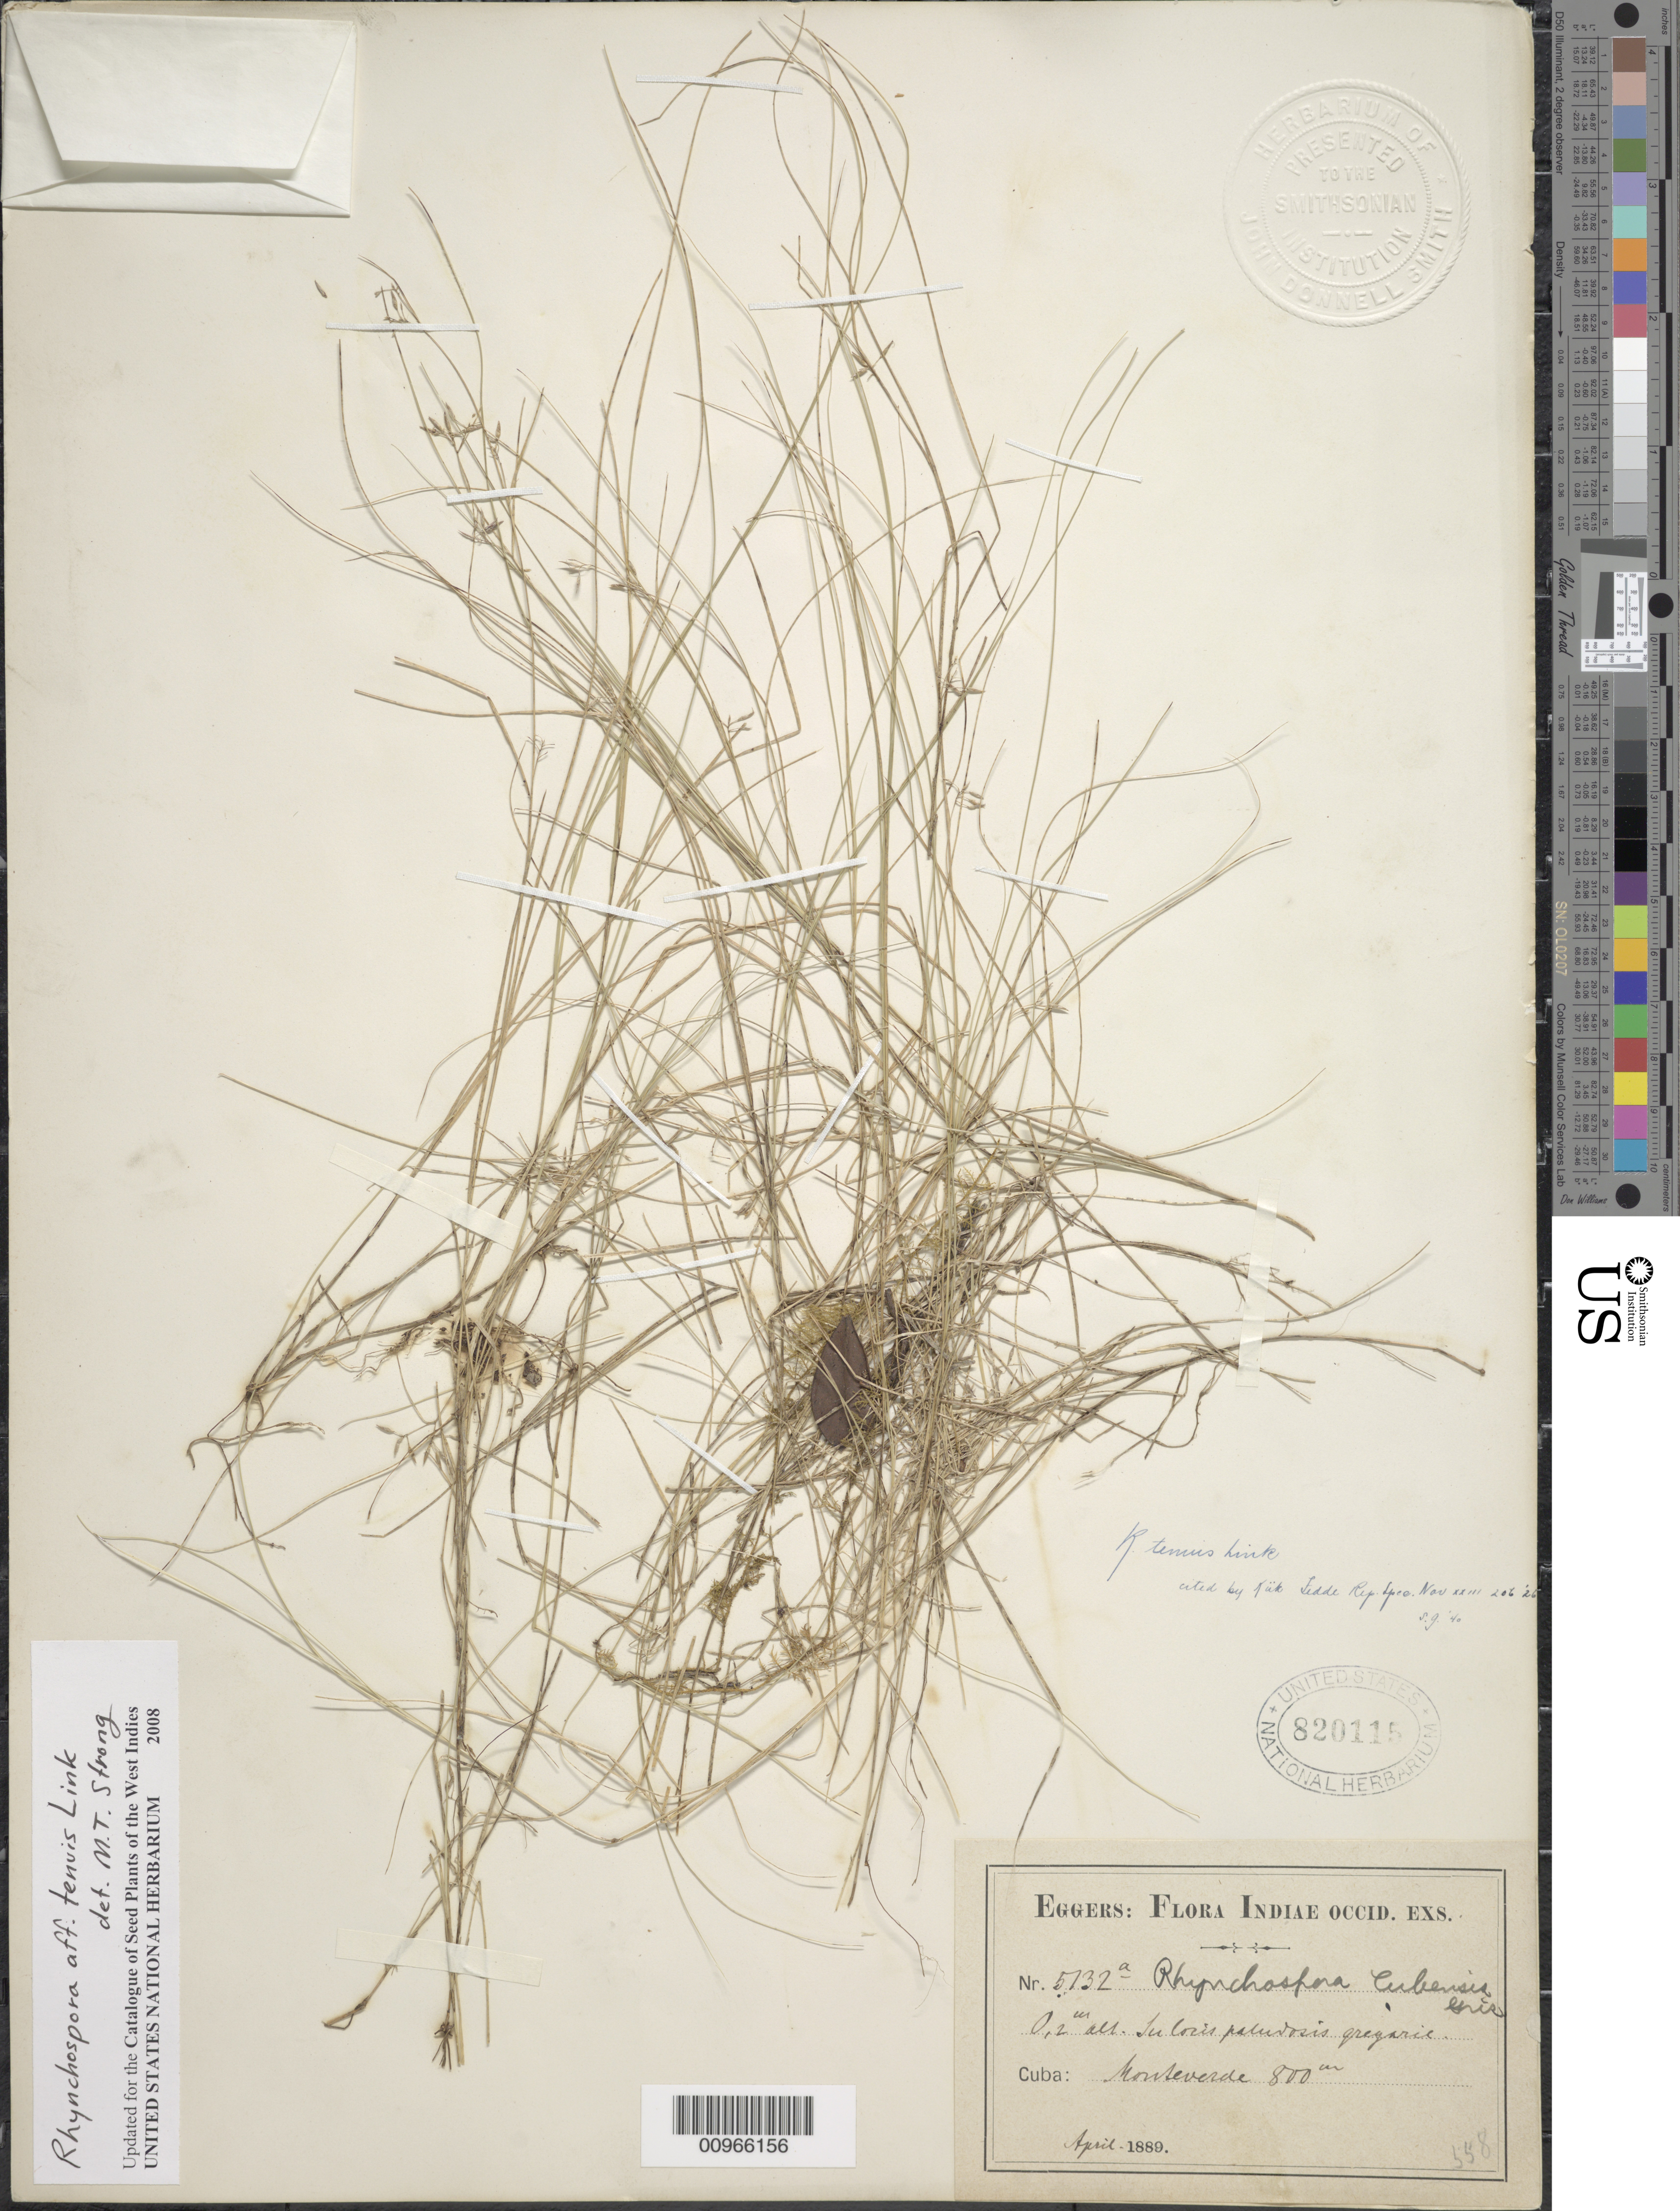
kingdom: Plantae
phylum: Tracheophyta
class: Liliopsida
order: Poales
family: Cyperaceae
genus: Rhynchospora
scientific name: Rhynchospora tenuis subsp. tenuis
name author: Link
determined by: Strong, M. T., (US), Smithsonian Institution - National Museum of Natural History (UNITED STATES)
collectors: H. F. A. von Eggers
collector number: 5732A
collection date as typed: Apr 1889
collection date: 1889-04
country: Cuba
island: Cuba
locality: Monteverde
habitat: In locis paludrosis gregaris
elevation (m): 800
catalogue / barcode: US 820115